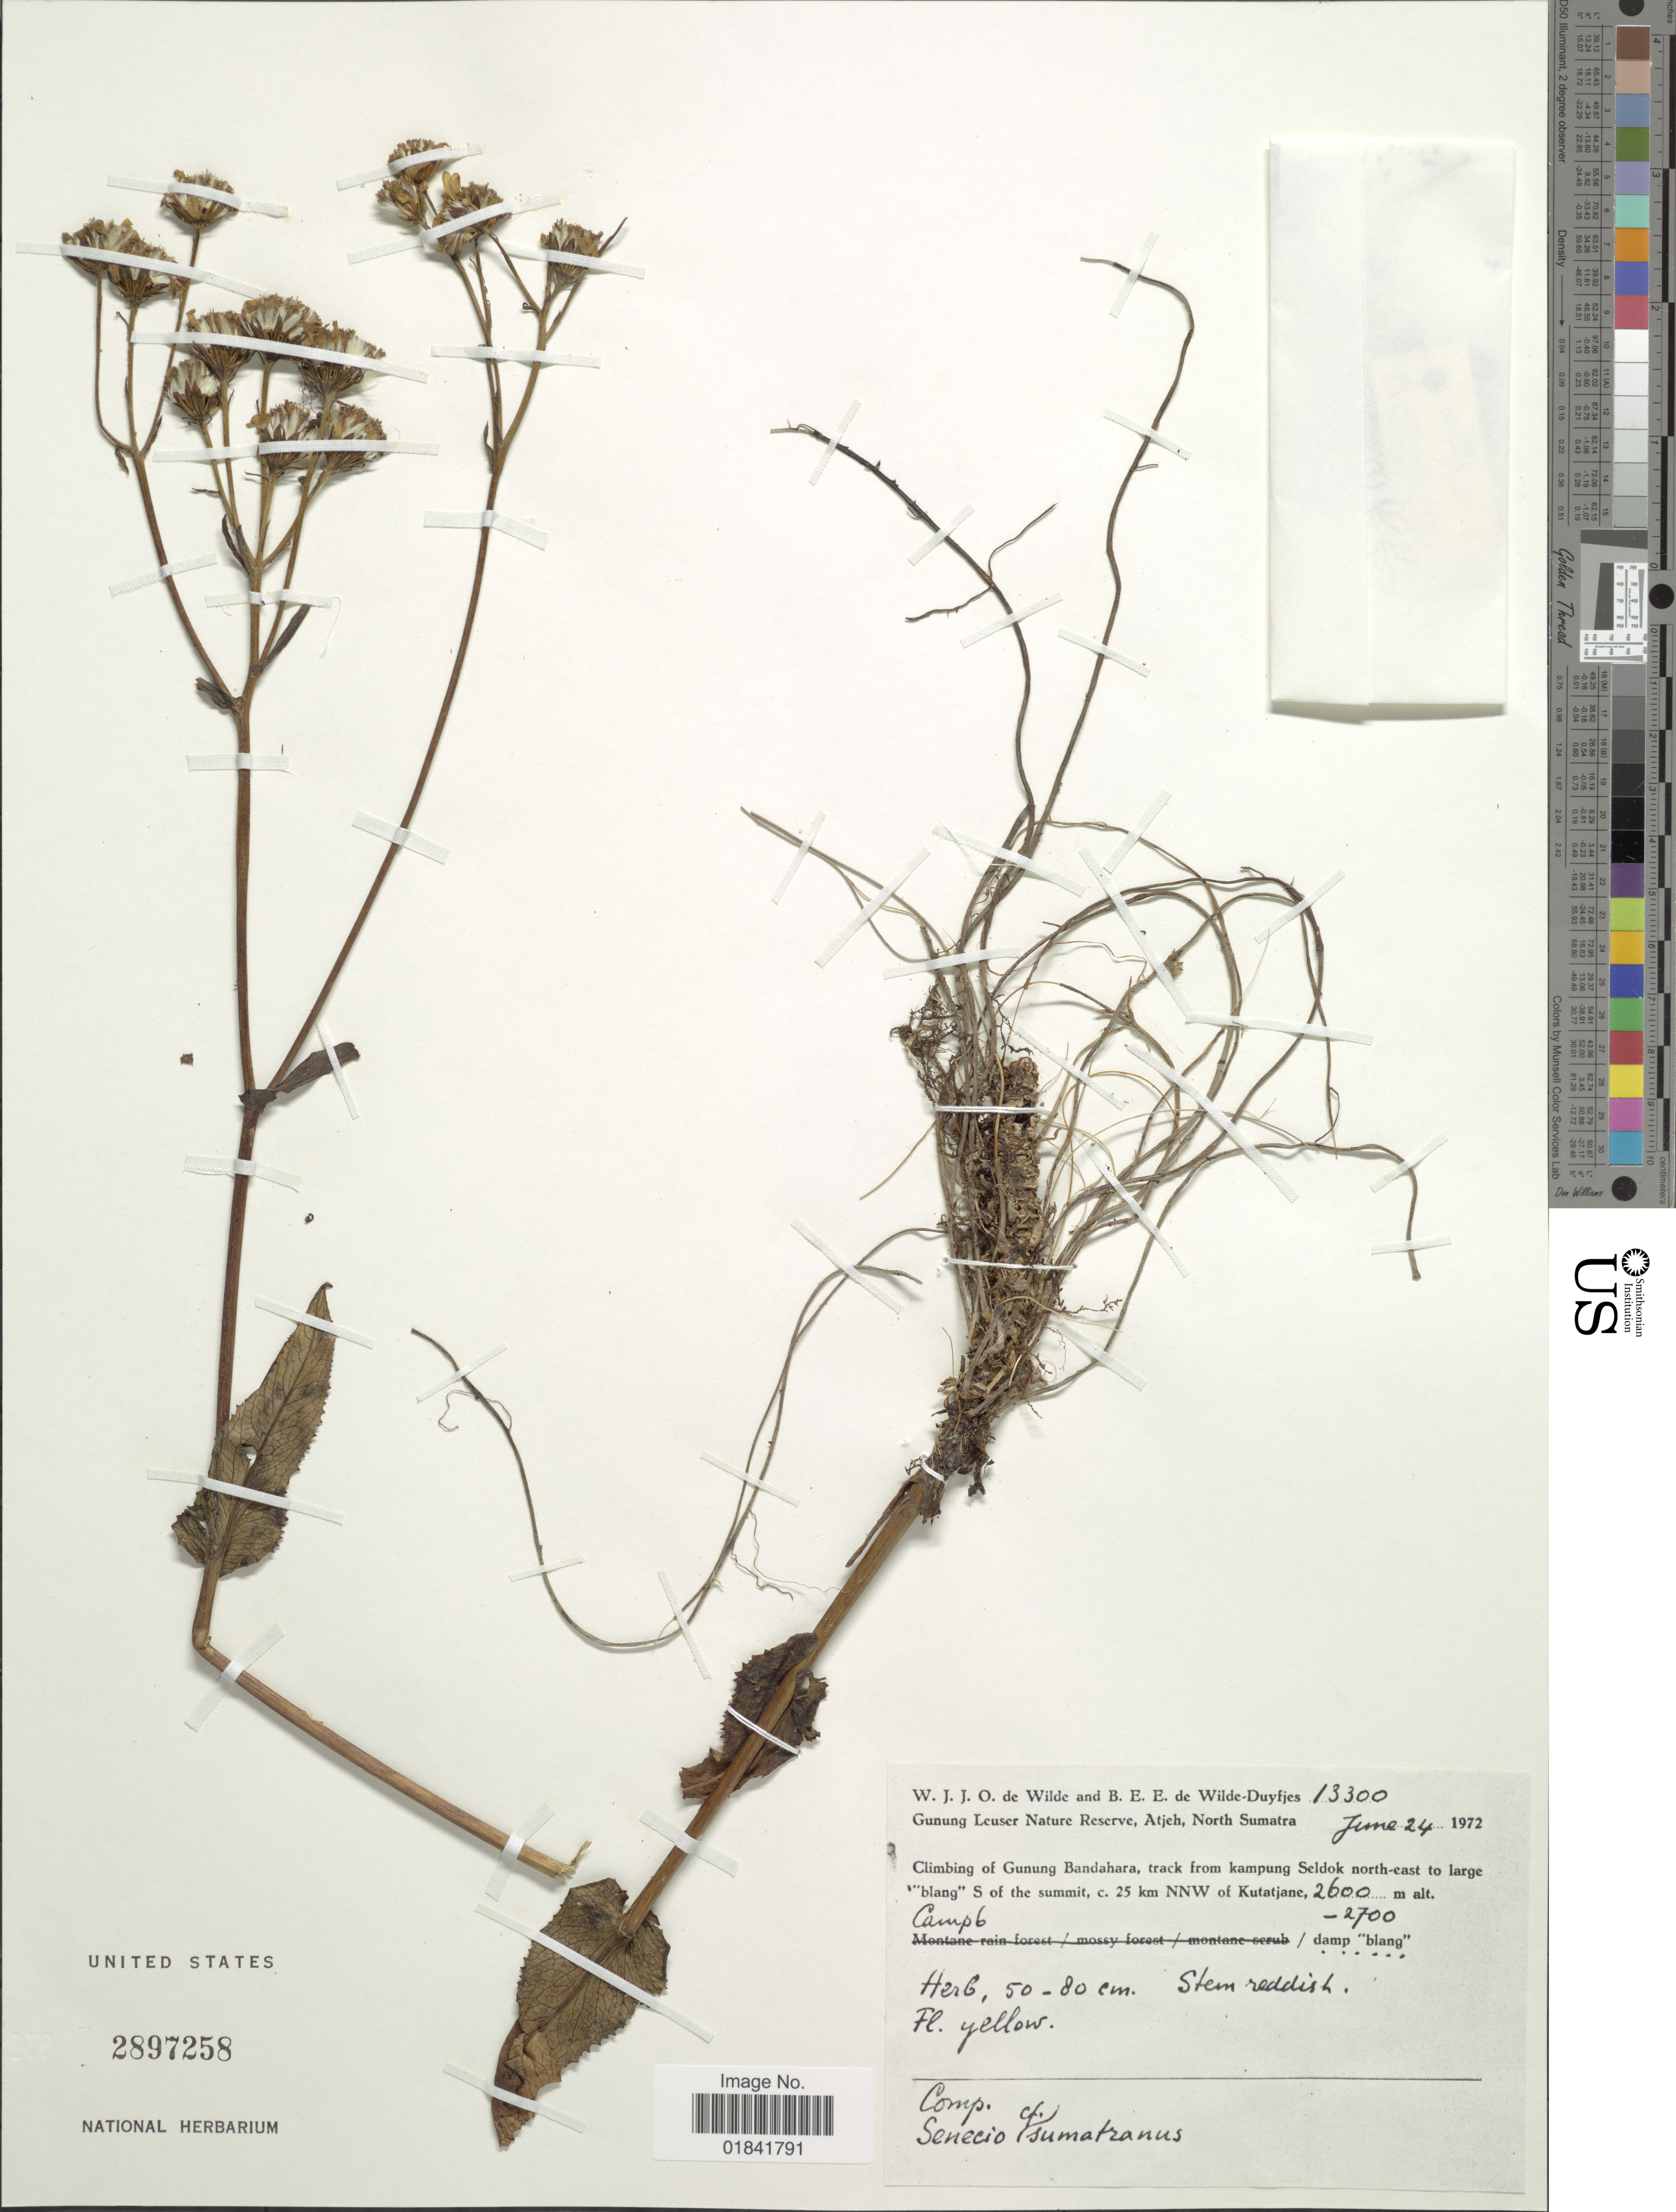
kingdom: Plantae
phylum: Tracheophyta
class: Magnoliopsida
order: Asterales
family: Asteraceae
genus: Senecio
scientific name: Senecio sumatranus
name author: Martelli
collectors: W. J. de Wilde & B. E. de Wilde-Duyfjes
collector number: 13300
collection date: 1972-06-24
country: Indonesia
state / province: Sumatra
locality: Atjeh, North Sumatra, climbing of Gunung Bandahara, track from kampung Seldok north-east to large "blang" S of the summit, c. 25 km NNW of Kutatjane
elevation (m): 2600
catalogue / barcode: US 2897258